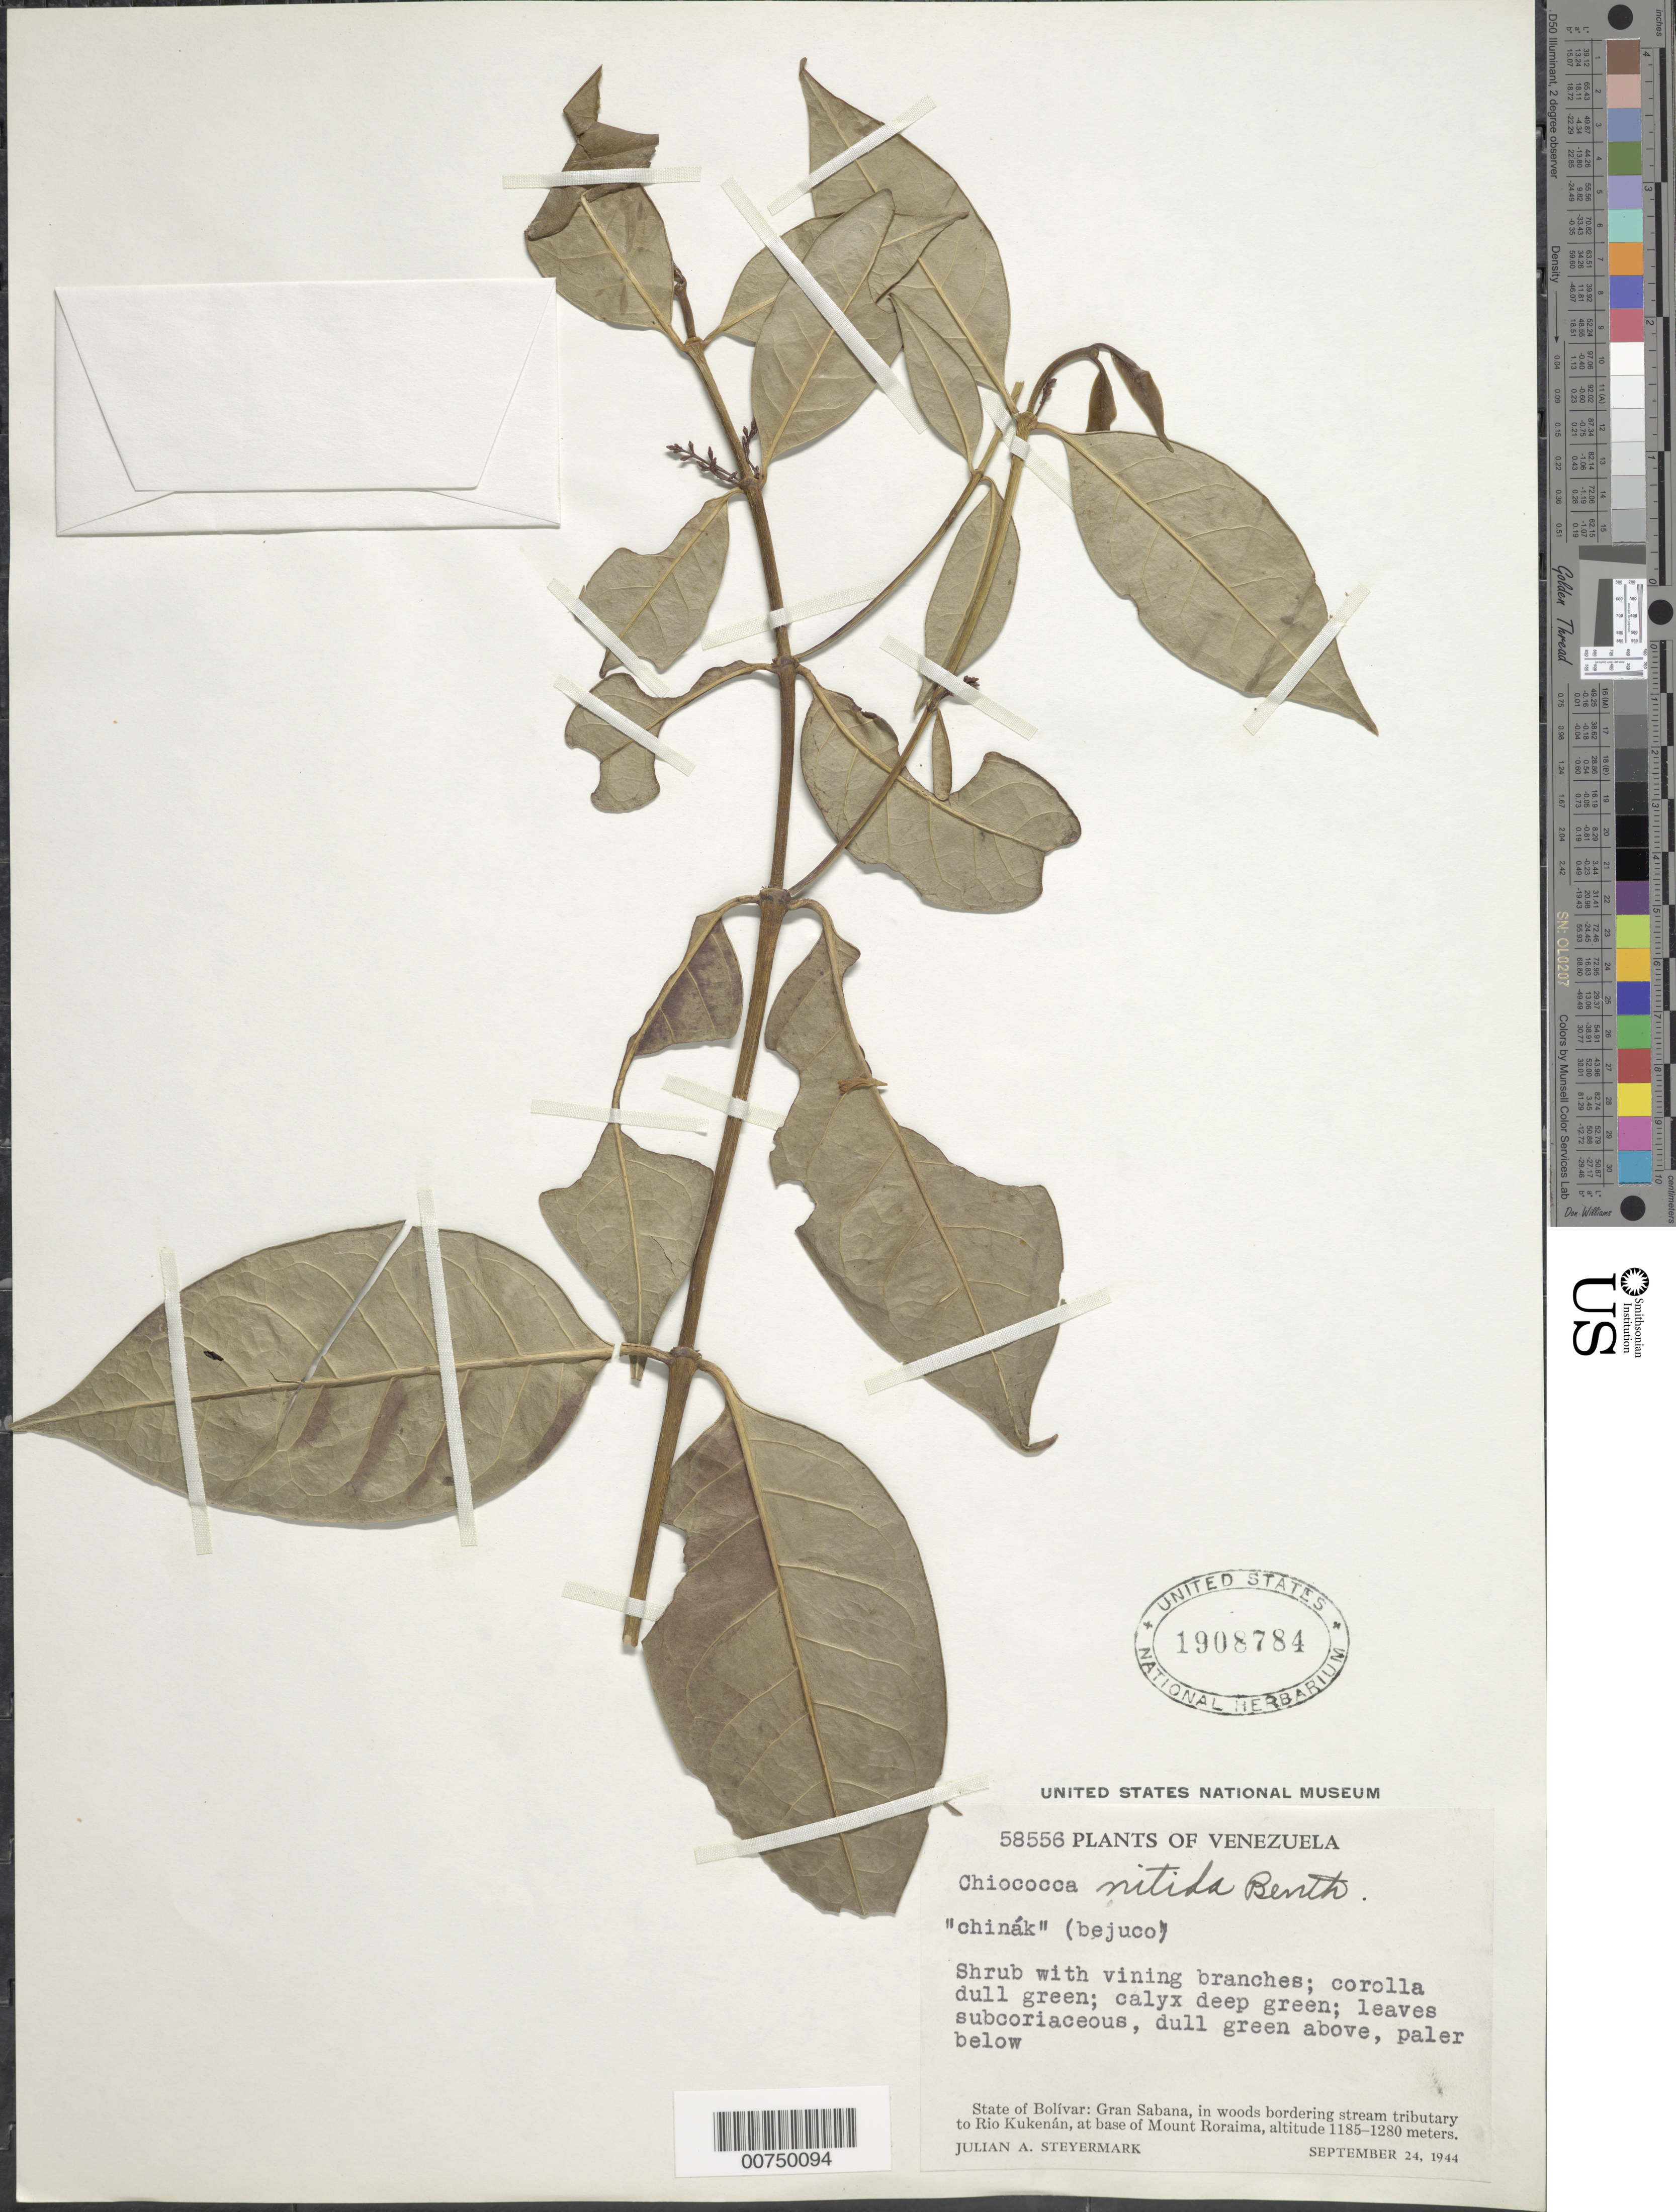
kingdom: Plantae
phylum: Tracheophyta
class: Magnoliopsida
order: Gentianales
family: Rubiaceae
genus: Chiococca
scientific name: Chiococca nitida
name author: Benth.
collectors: J. Steyermark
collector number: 58556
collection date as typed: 24-Sep-44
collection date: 1944-09-24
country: Venezuela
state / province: Bolívar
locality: Gran Sabana, along stream tributary of Río Kukenán, base of Mt. Roraima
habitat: Woods bordering stream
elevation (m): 1185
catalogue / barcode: US 1908784